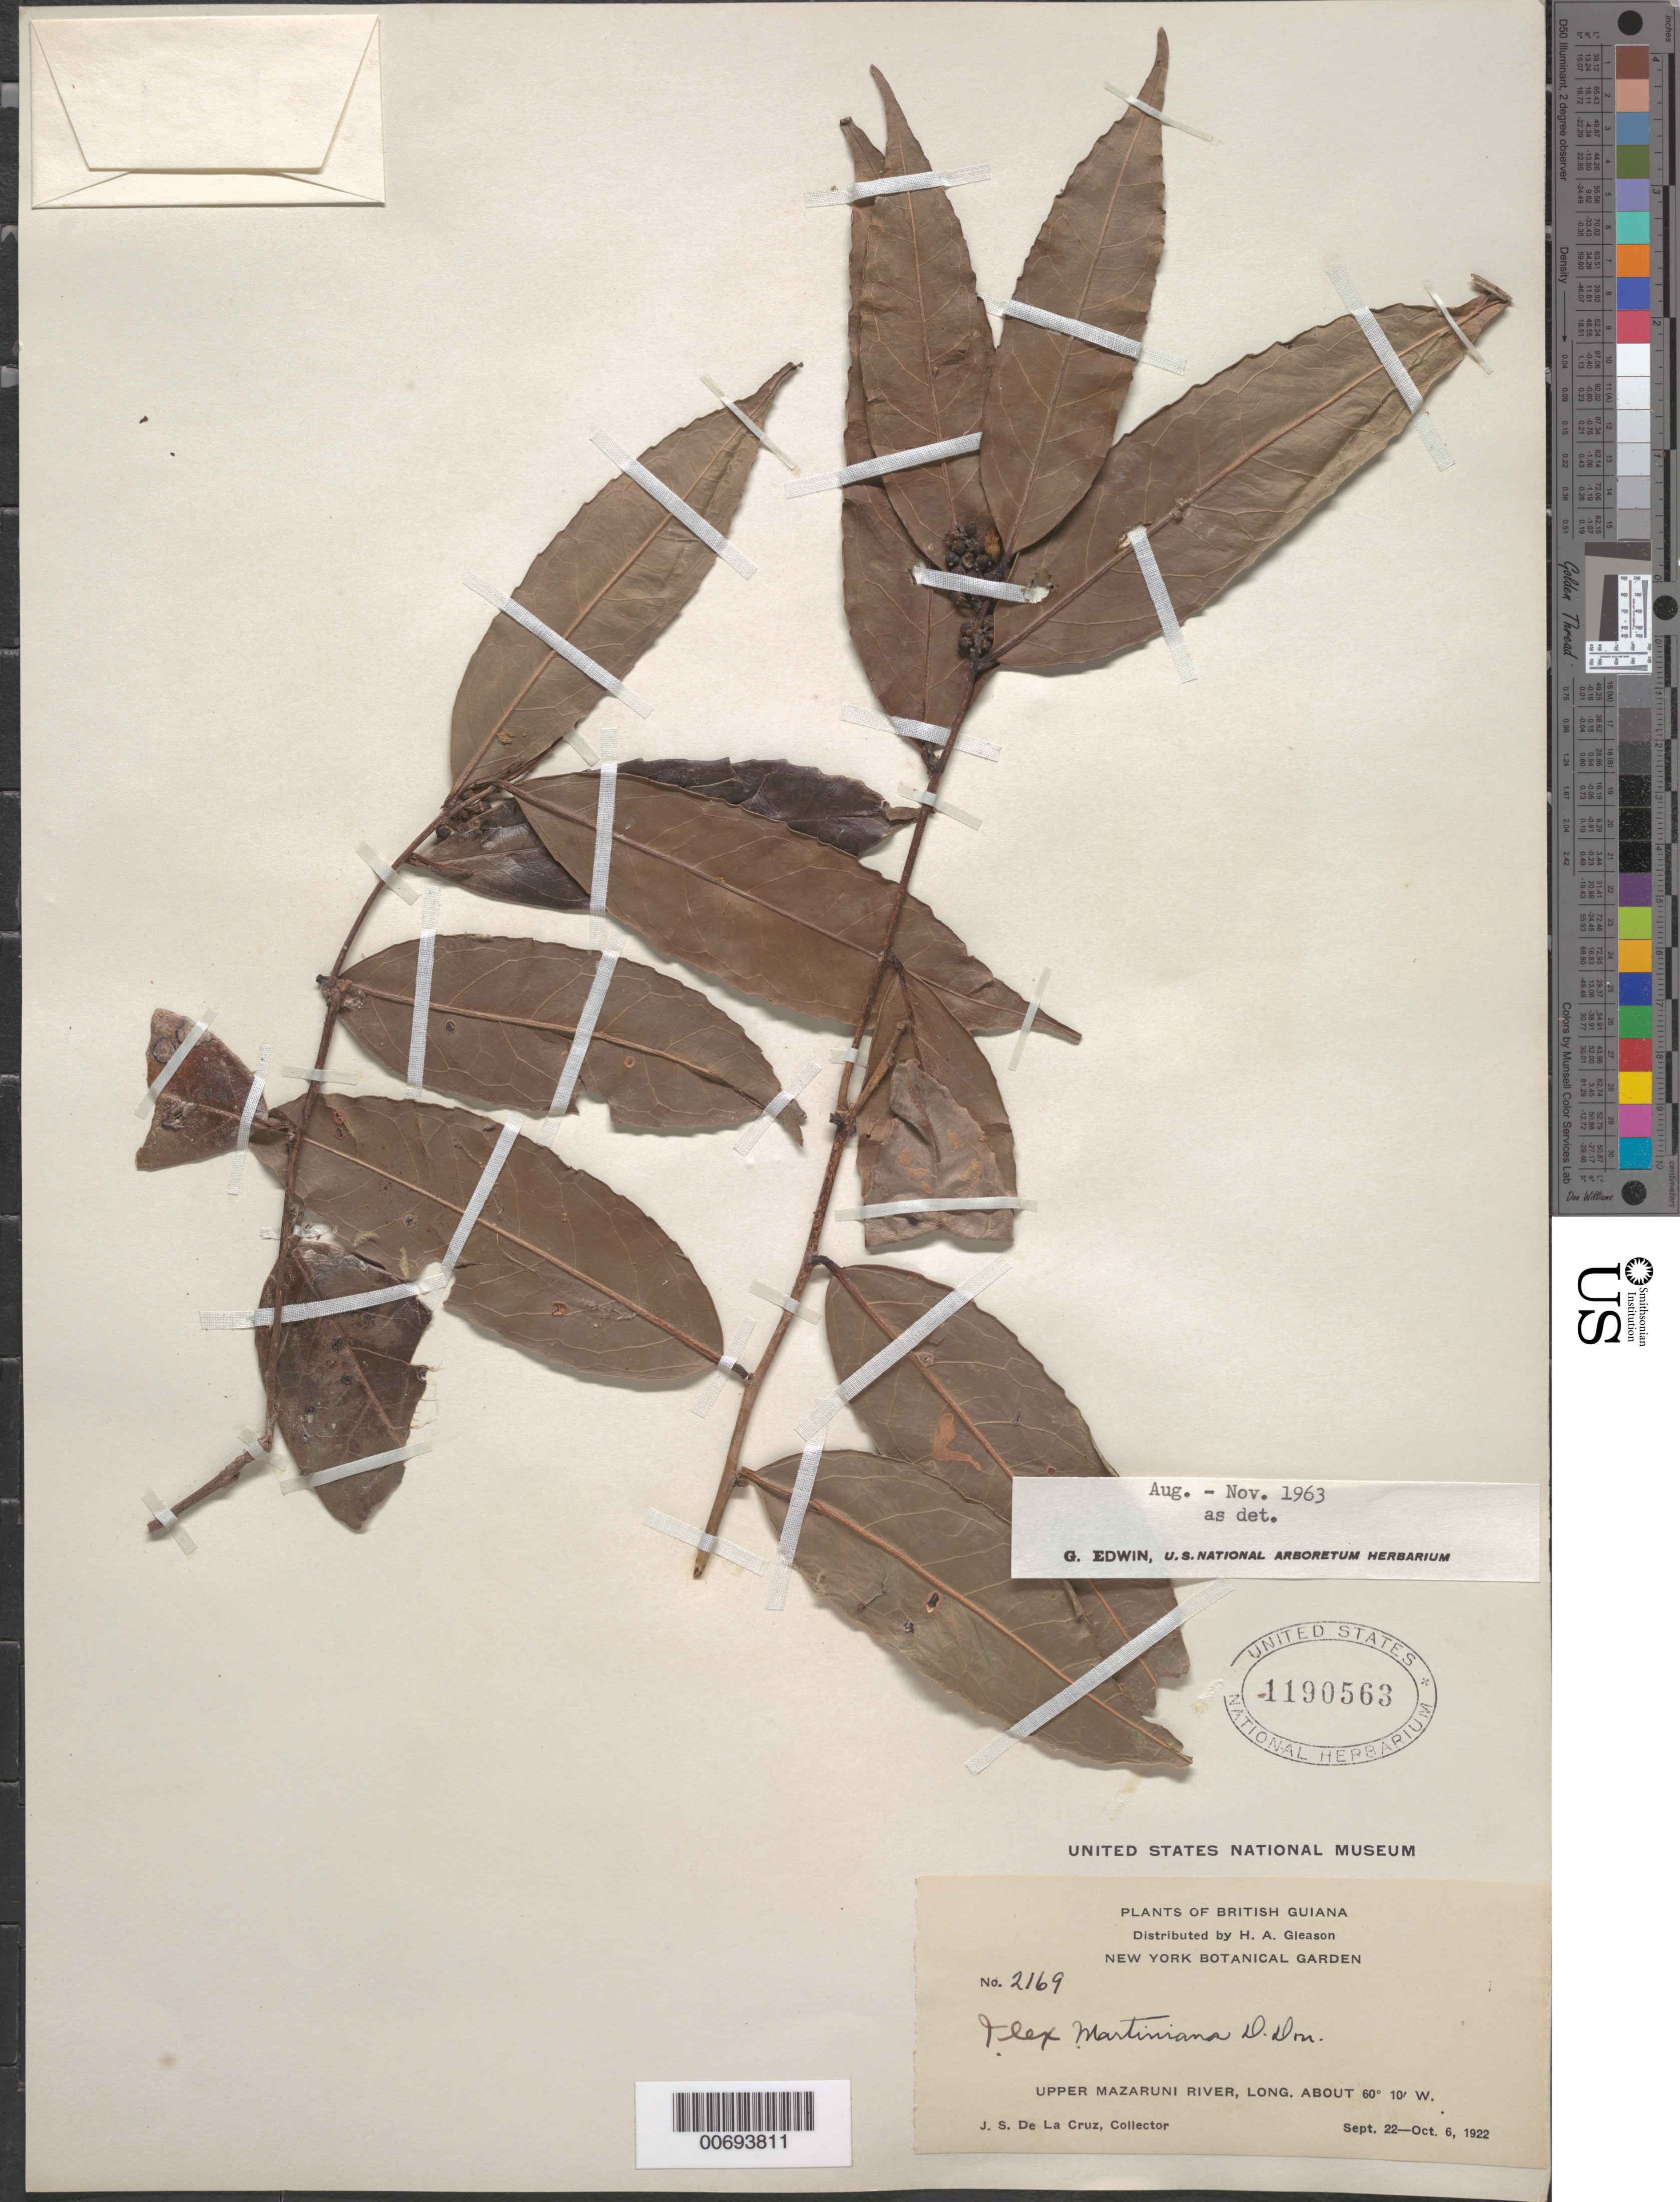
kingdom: Plantae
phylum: Tracheophyta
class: Magnoliopsida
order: Aquifoliales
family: Aquifoliaceae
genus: Ilex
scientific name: Ilex martiniana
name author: D. Don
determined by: Edwin, G.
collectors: J. S. de la Cruz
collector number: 2169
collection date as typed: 22-Sep-22 to 6-Oct-22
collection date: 1922-09-22/1922-10-06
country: Guyana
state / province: Cuyuni-Mazaruni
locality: Upper Mazaruni R.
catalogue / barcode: US 1190563